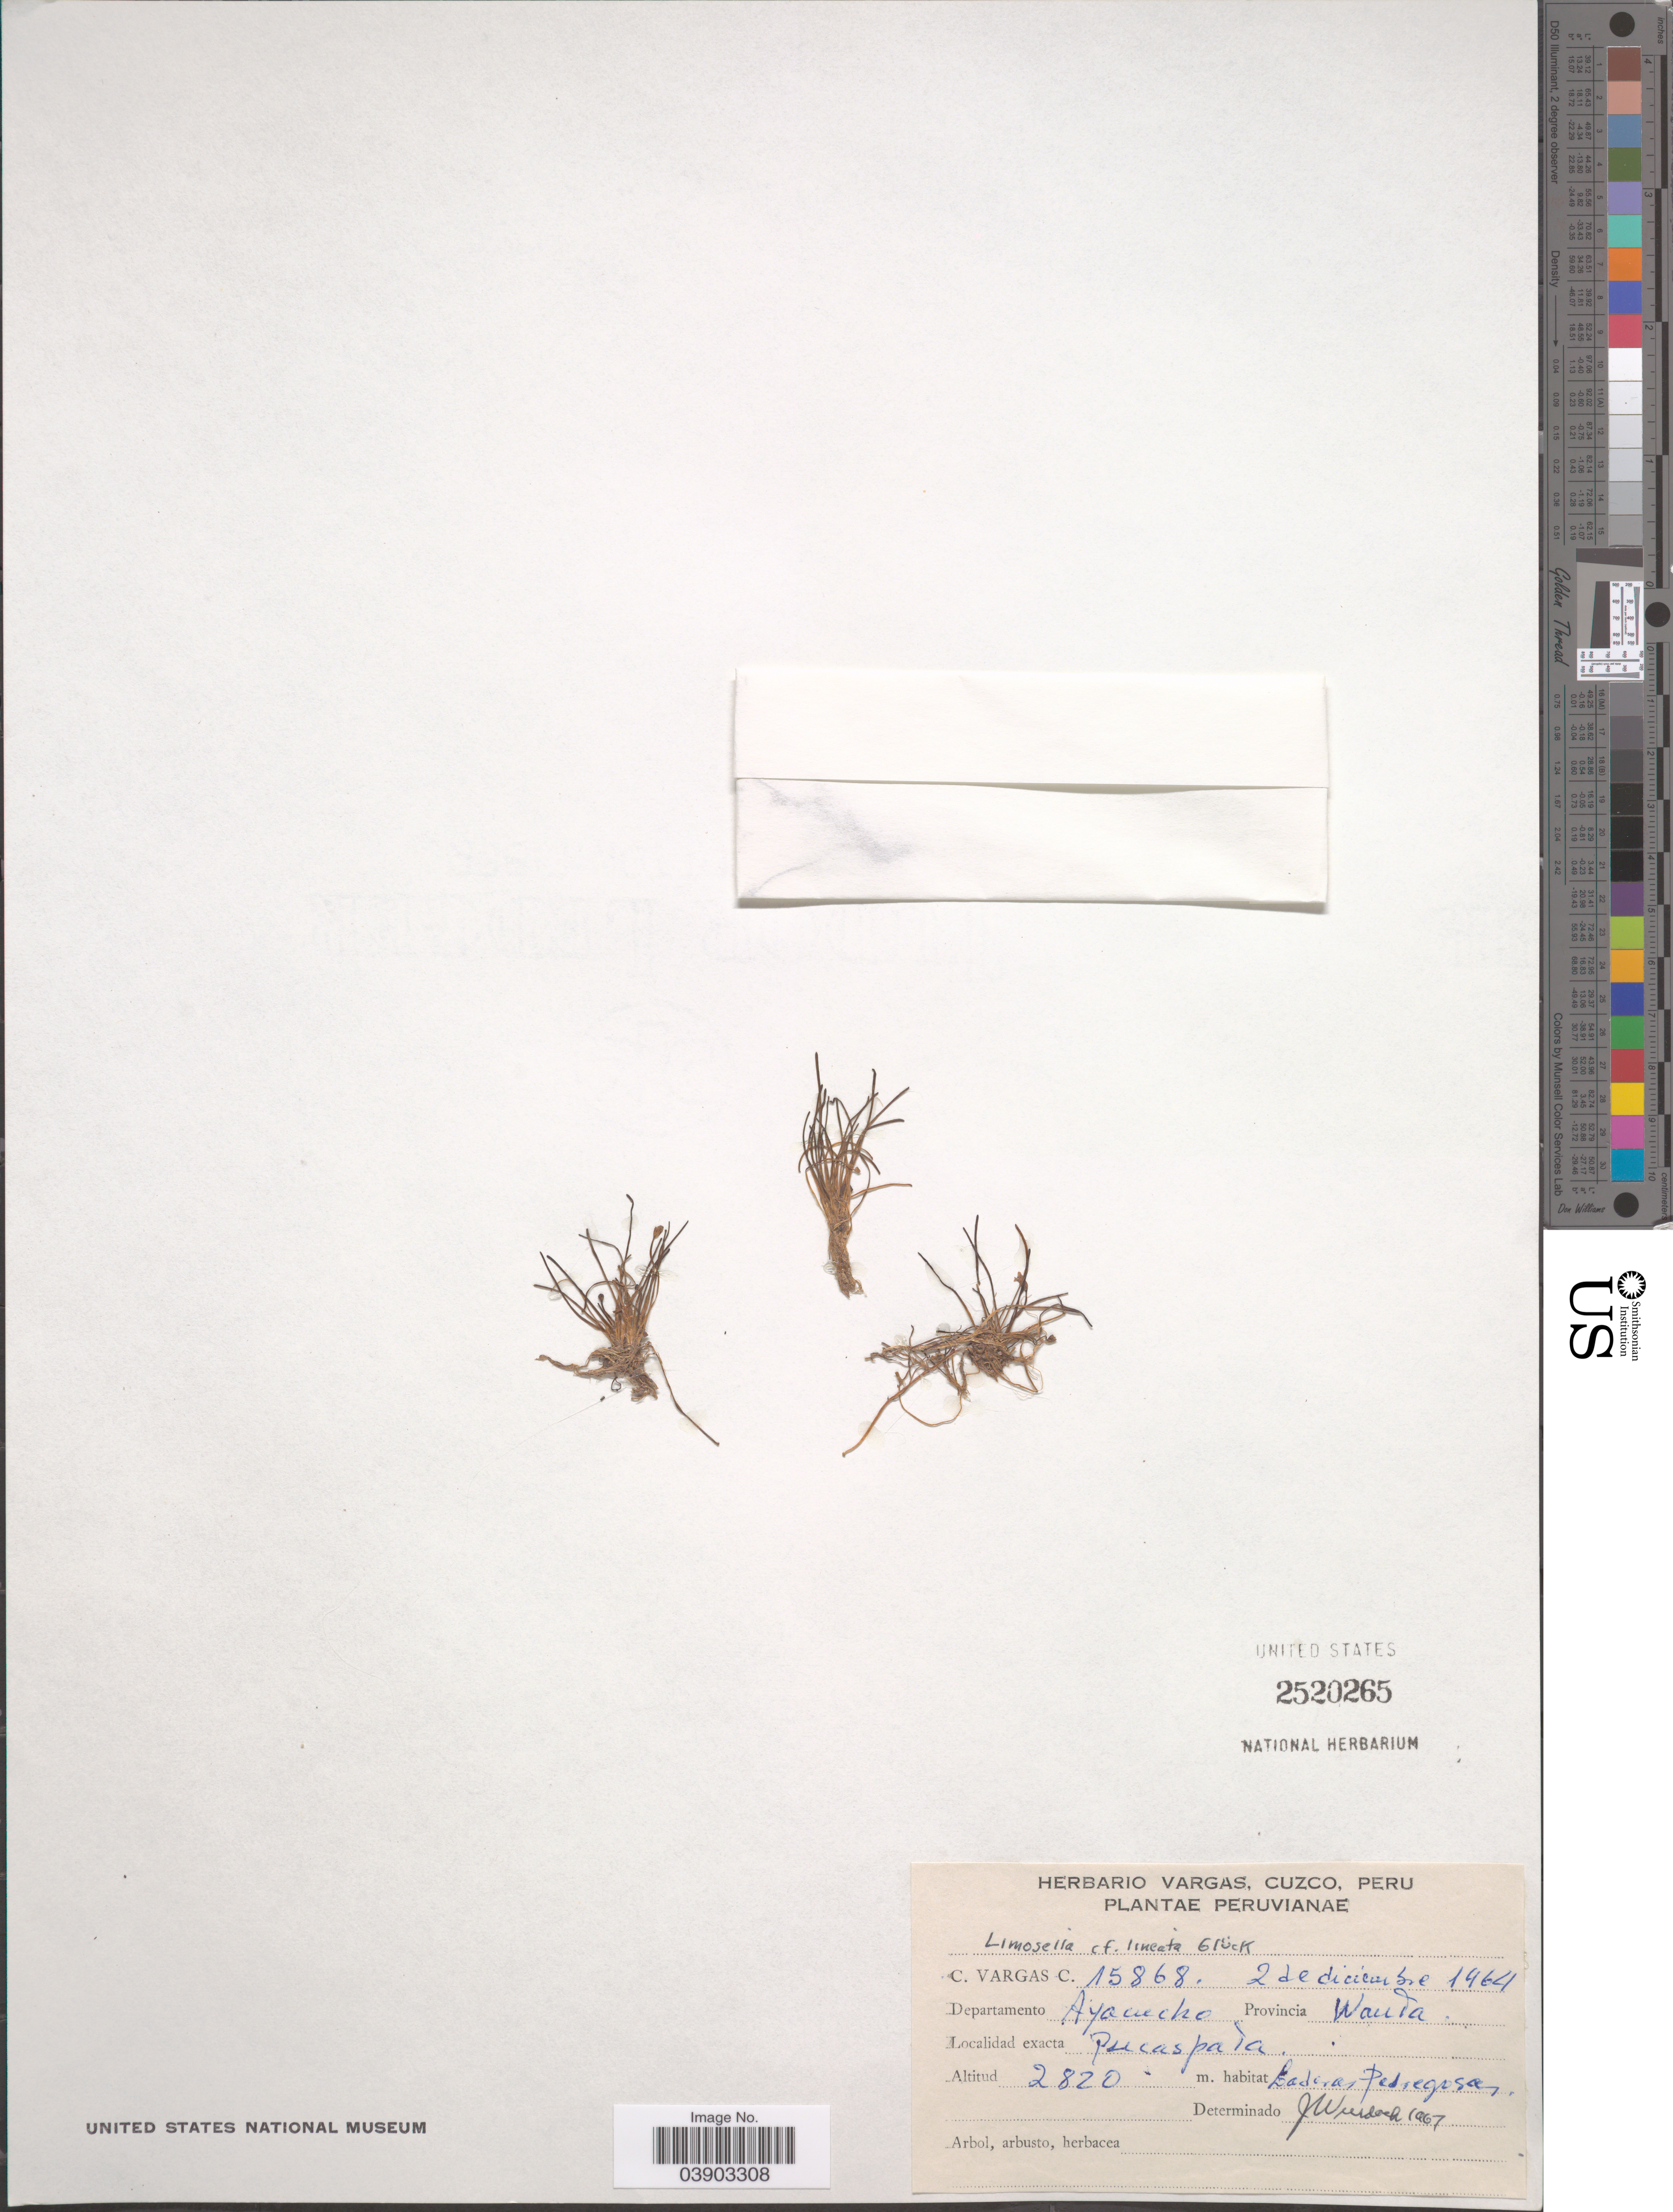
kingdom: Plantae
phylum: Tracheophyta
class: Magnoliopsida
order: Lamiales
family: Scrophulariaceae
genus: Limosella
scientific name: Limosella subulata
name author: E. Ives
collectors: C. Vargas Calderón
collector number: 15868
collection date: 1964-12-02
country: Peru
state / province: Ayacucho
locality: Departamento Ayacucho, Province Wanta, Pucaspala [interpreted].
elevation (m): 2820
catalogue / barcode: US 2520265